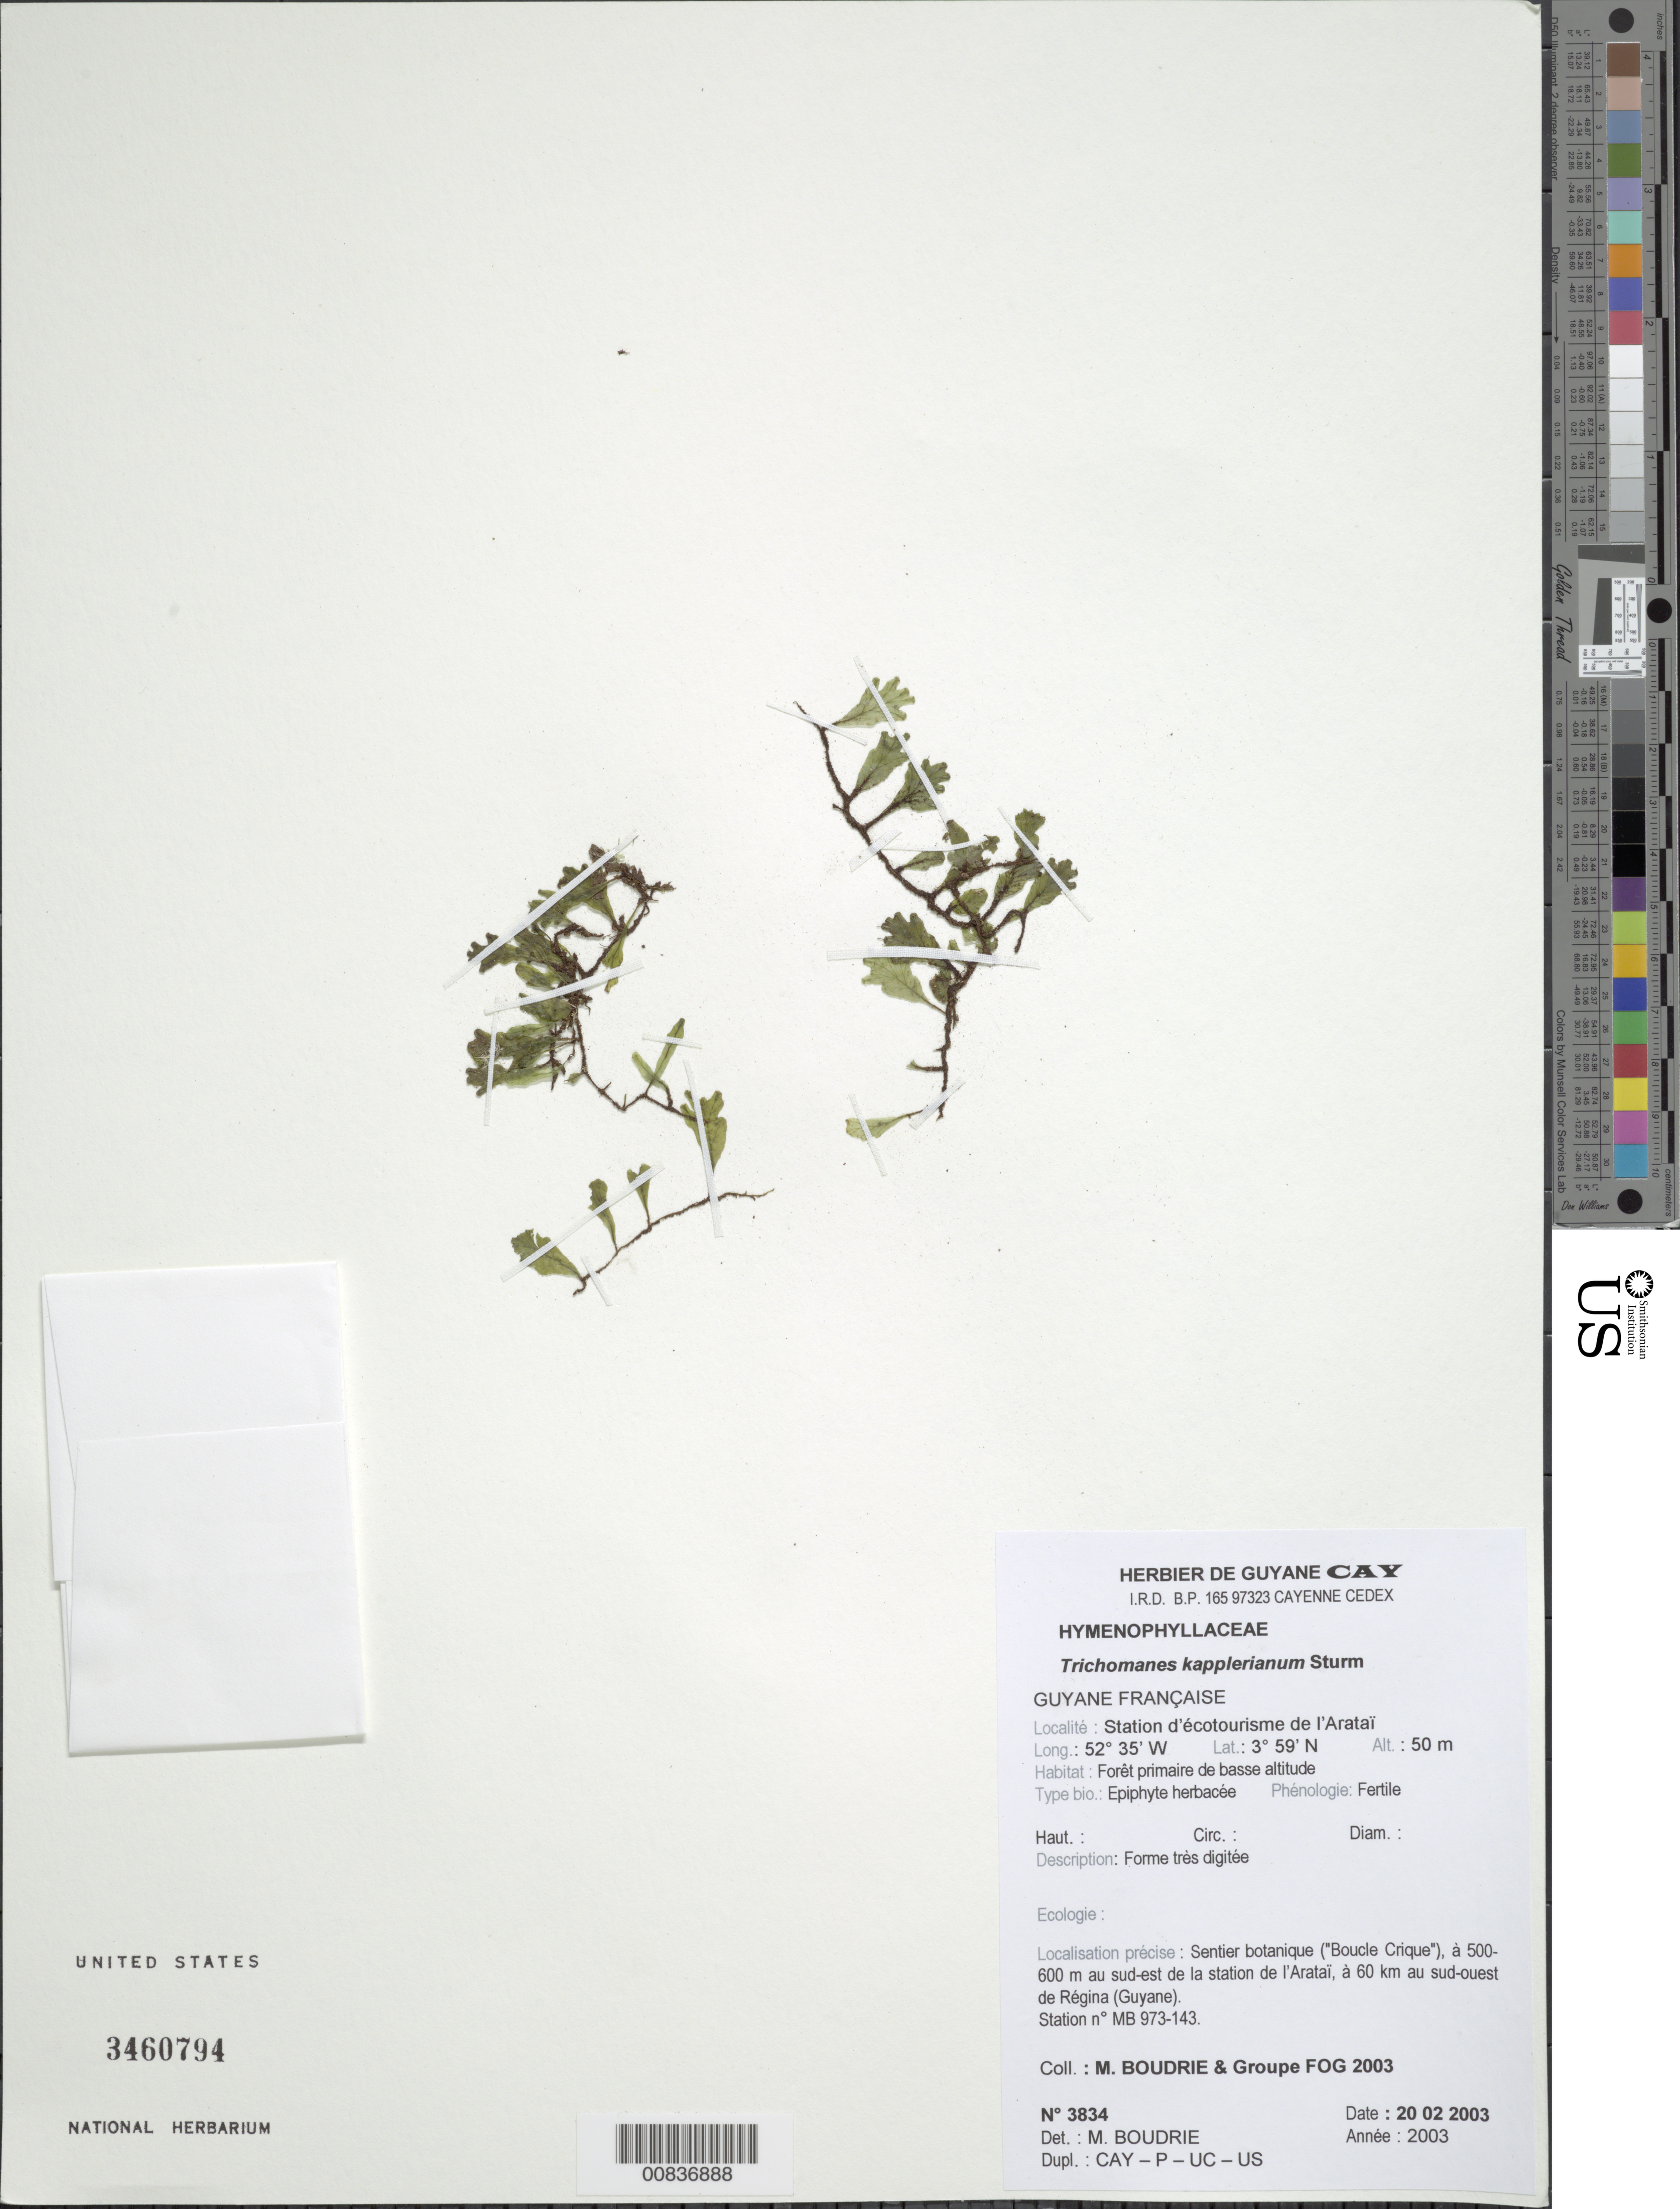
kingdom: Plantae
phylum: Tracheophyta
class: Polypodiopsida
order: Hymenophyllales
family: Hymenophyllaceae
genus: Didymoglossum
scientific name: Didymoglossum kapplerianum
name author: (Sturm) Ebihara & Dubuisson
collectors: M. Boudrie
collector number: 3834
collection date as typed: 20-Feb-03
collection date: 2003-02-20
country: French Guiana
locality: Sentier botanique ("Boucle Crique"), station d'écotourisme de l'Arataï, à 500-600 m au sud-est de la station de l' Arataï, à 60 km au sud-ouest de Régina, Station n° MB 973-143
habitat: Forêt primaire de basse altitude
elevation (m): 50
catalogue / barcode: US 3460794